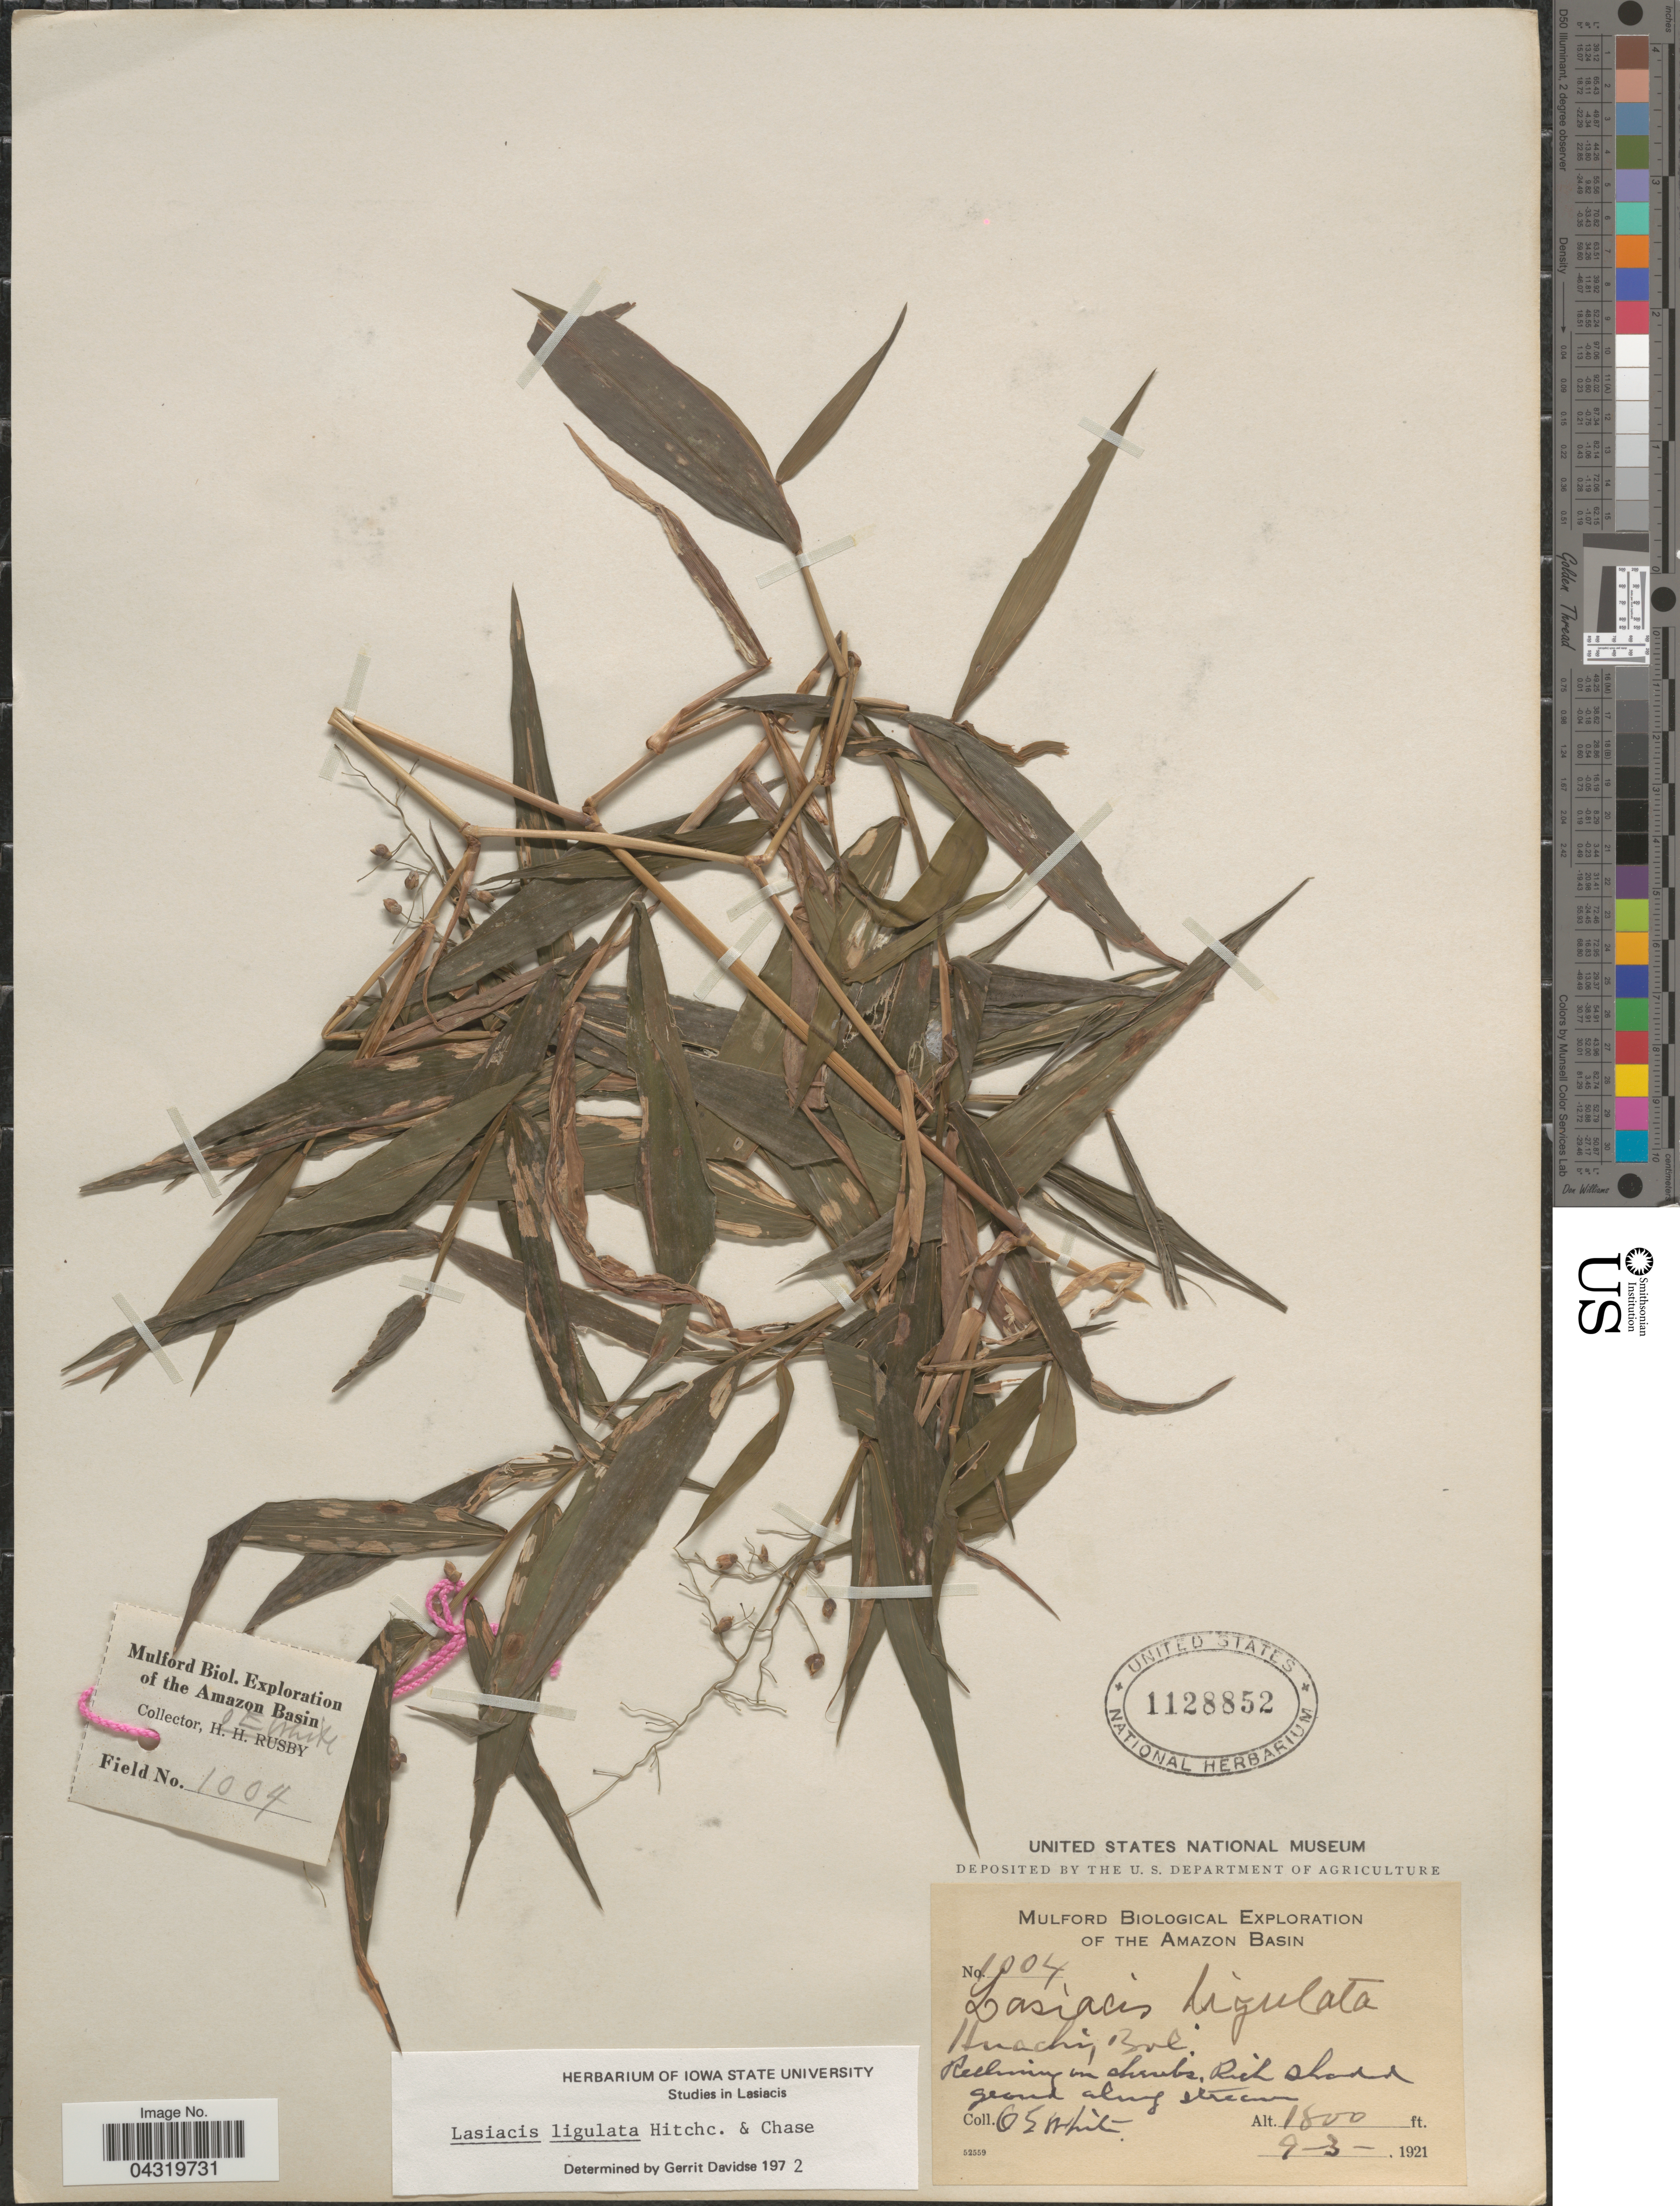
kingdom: Plantae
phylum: Tracheophyta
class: Liliopsida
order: Poales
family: Poaceae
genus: Lasiacis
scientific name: Lasiacis ligulata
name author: Hitchc. & Chase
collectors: O. E. White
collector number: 1004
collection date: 1921-09-03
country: Bolivia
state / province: Beni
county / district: Iténez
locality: Huachi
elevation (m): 549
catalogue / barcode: US 1128852